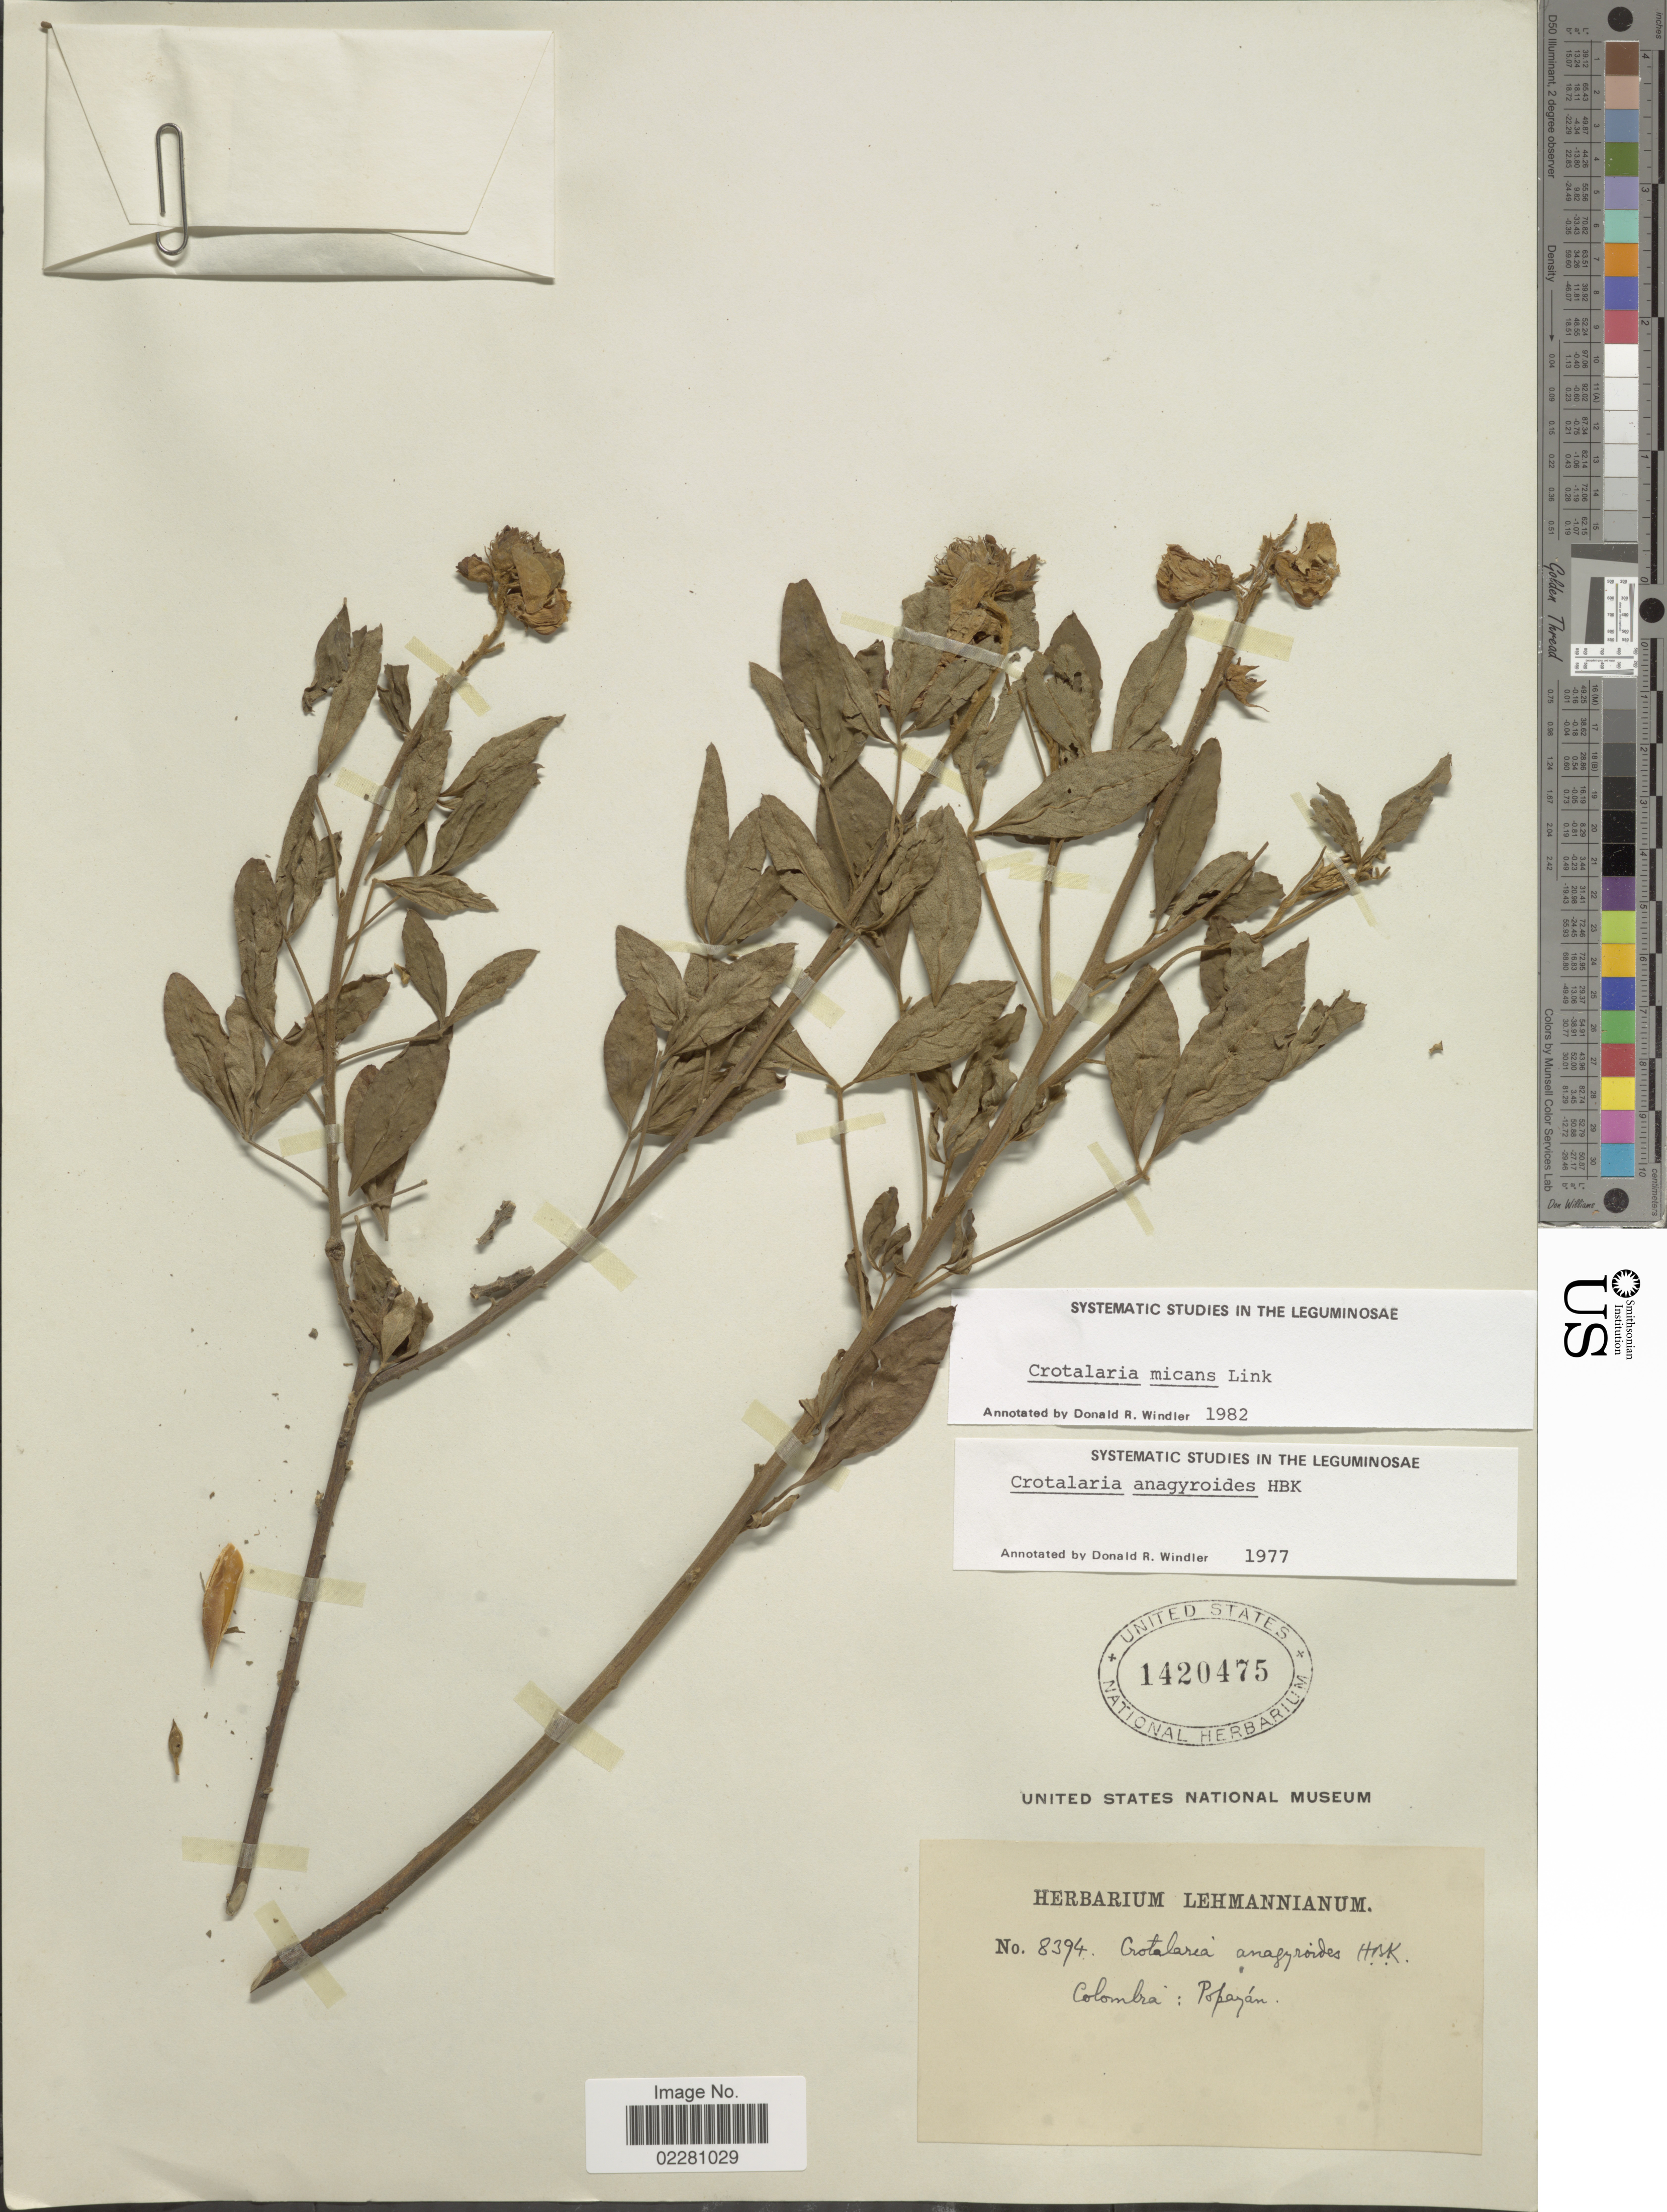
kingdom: Plantae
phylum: Tracheophyta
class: Magnoliopsida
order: Fabales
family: Fabaceae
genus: Crotalaria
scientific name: Crotalaria micans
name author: Link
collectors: ex herb. Lehmannianum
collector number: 8394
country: Colombia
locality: Popayan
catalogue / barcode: US 1420475